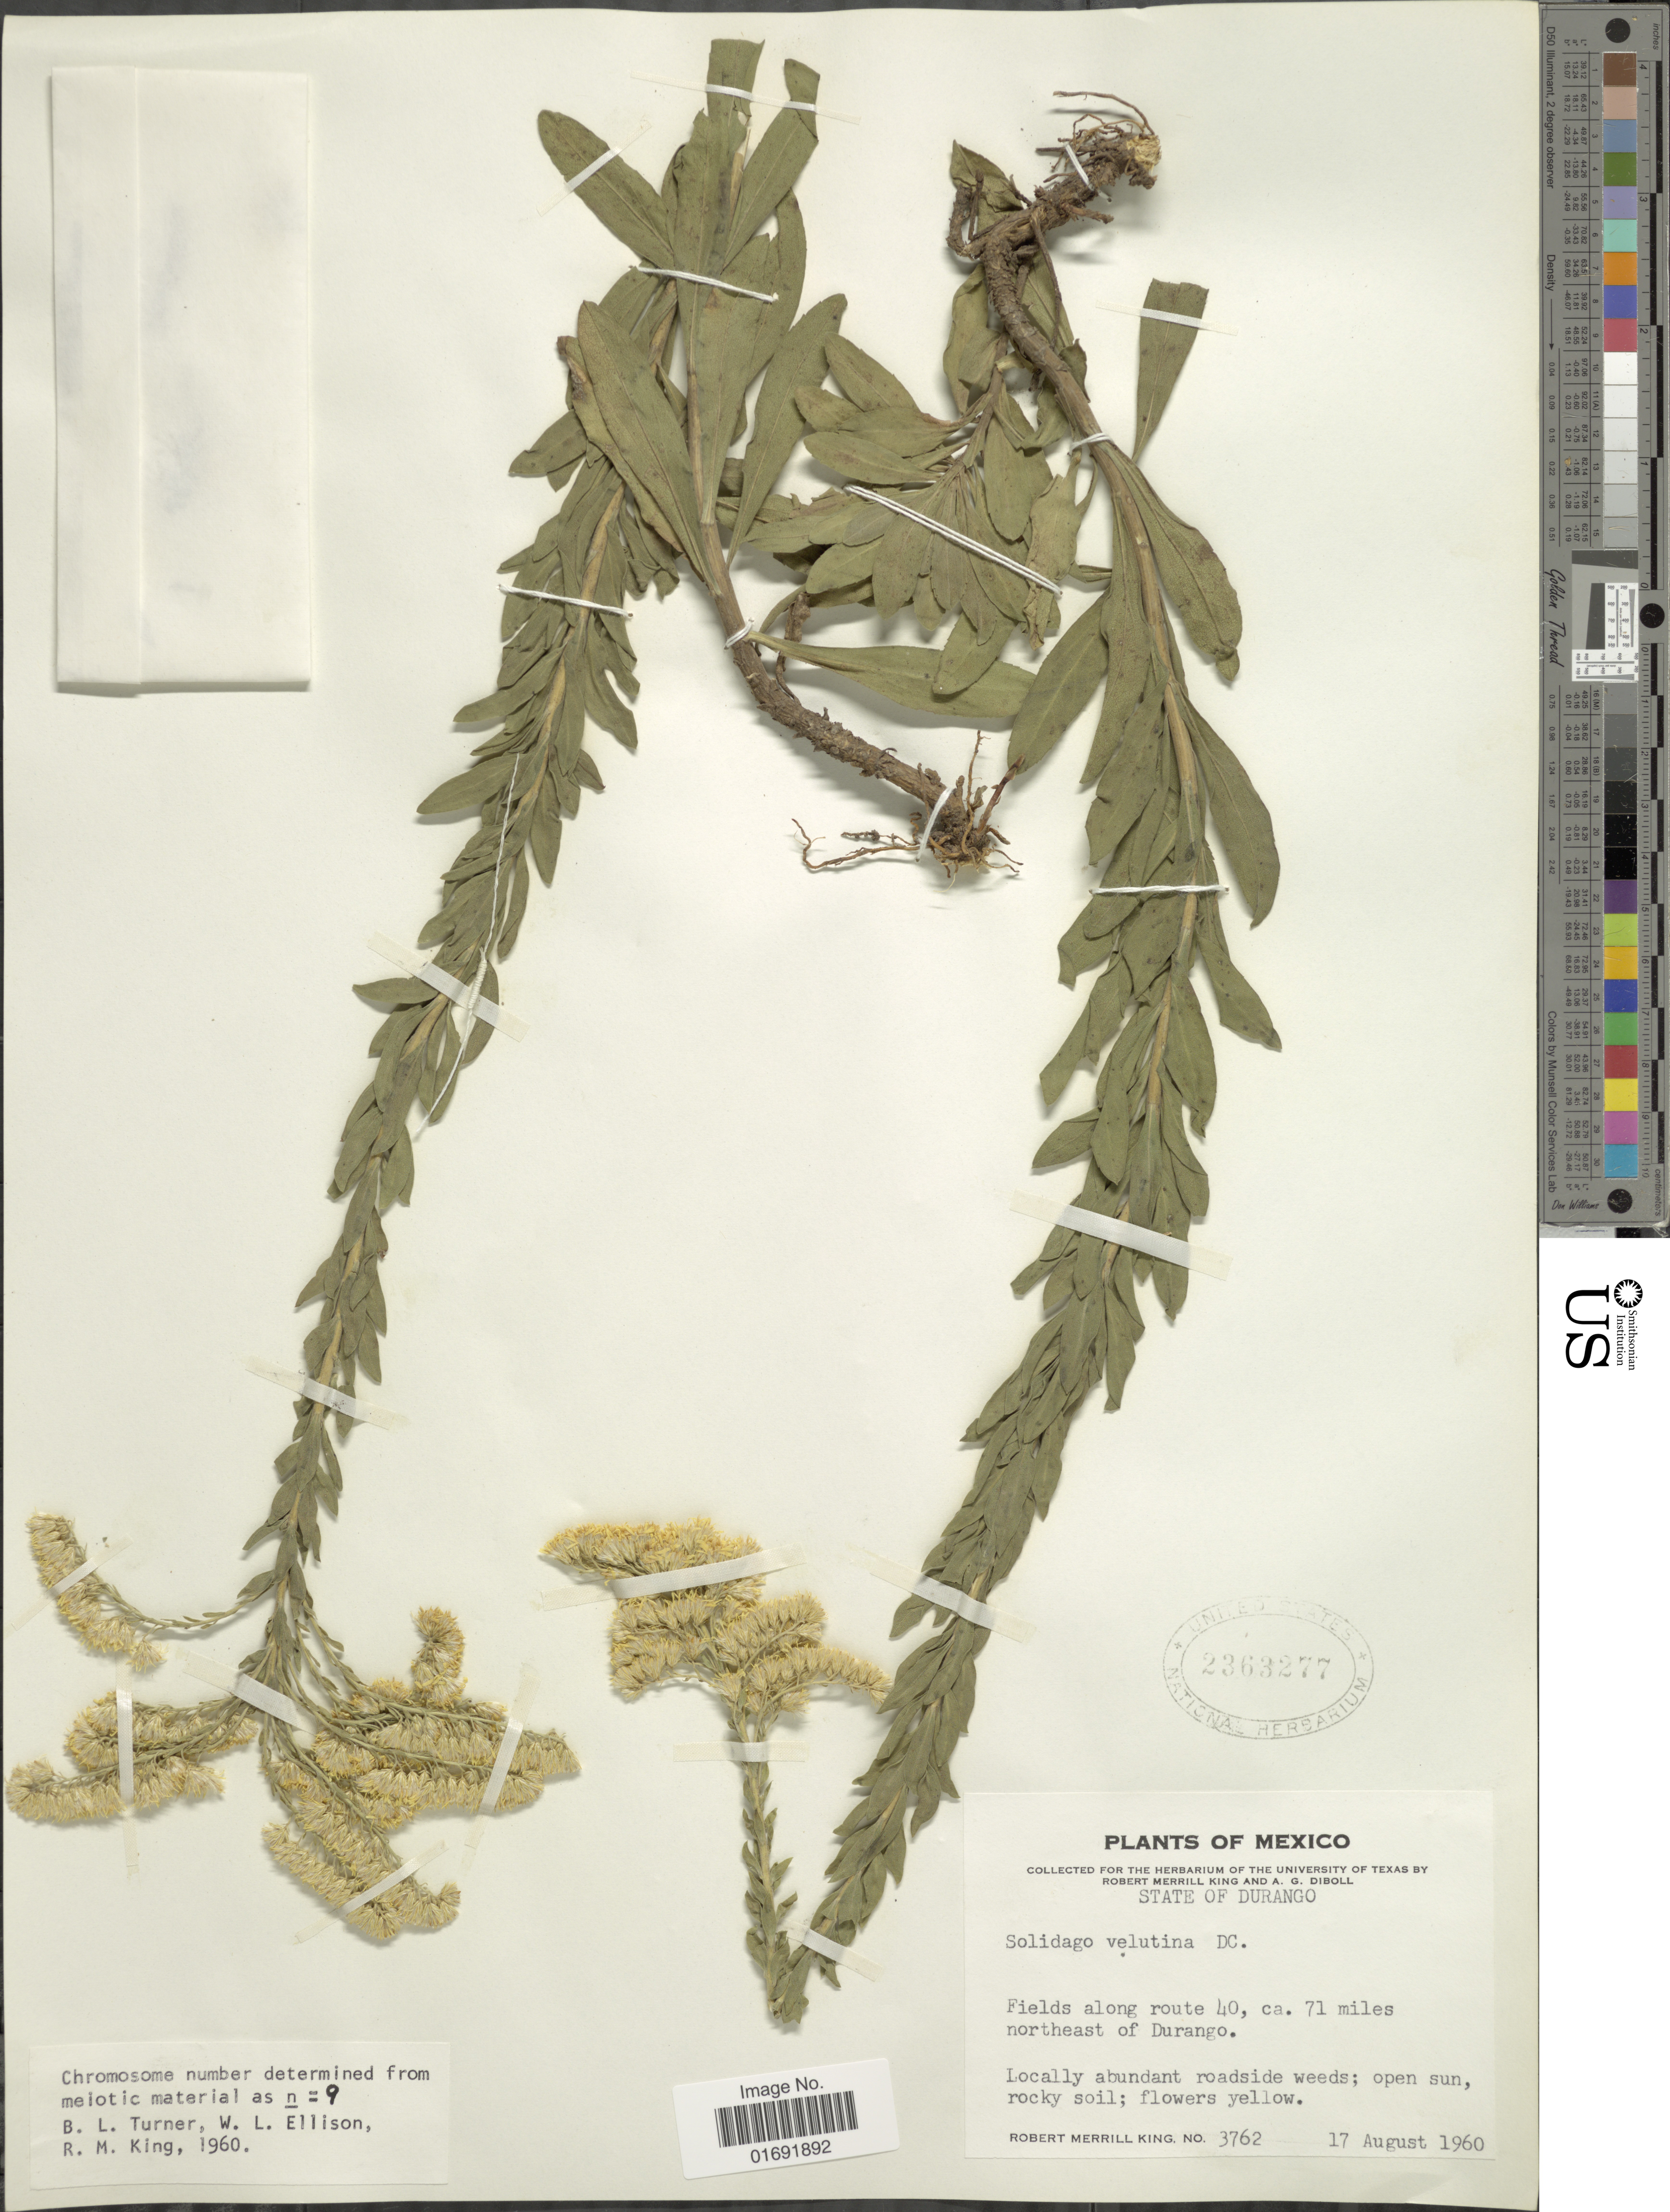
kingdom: Plantae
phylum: Tracheophyta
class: Magnoliopsida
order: Asterales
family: Asteraceae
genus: Solidago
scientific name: Solidago velutina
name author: DC.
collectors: R. M. King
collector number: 3762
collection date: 1960-08-17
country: Mexico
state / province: Durango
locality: Fields along route 40, ca 71 miles northeast of Durango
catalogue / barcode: US 2363277